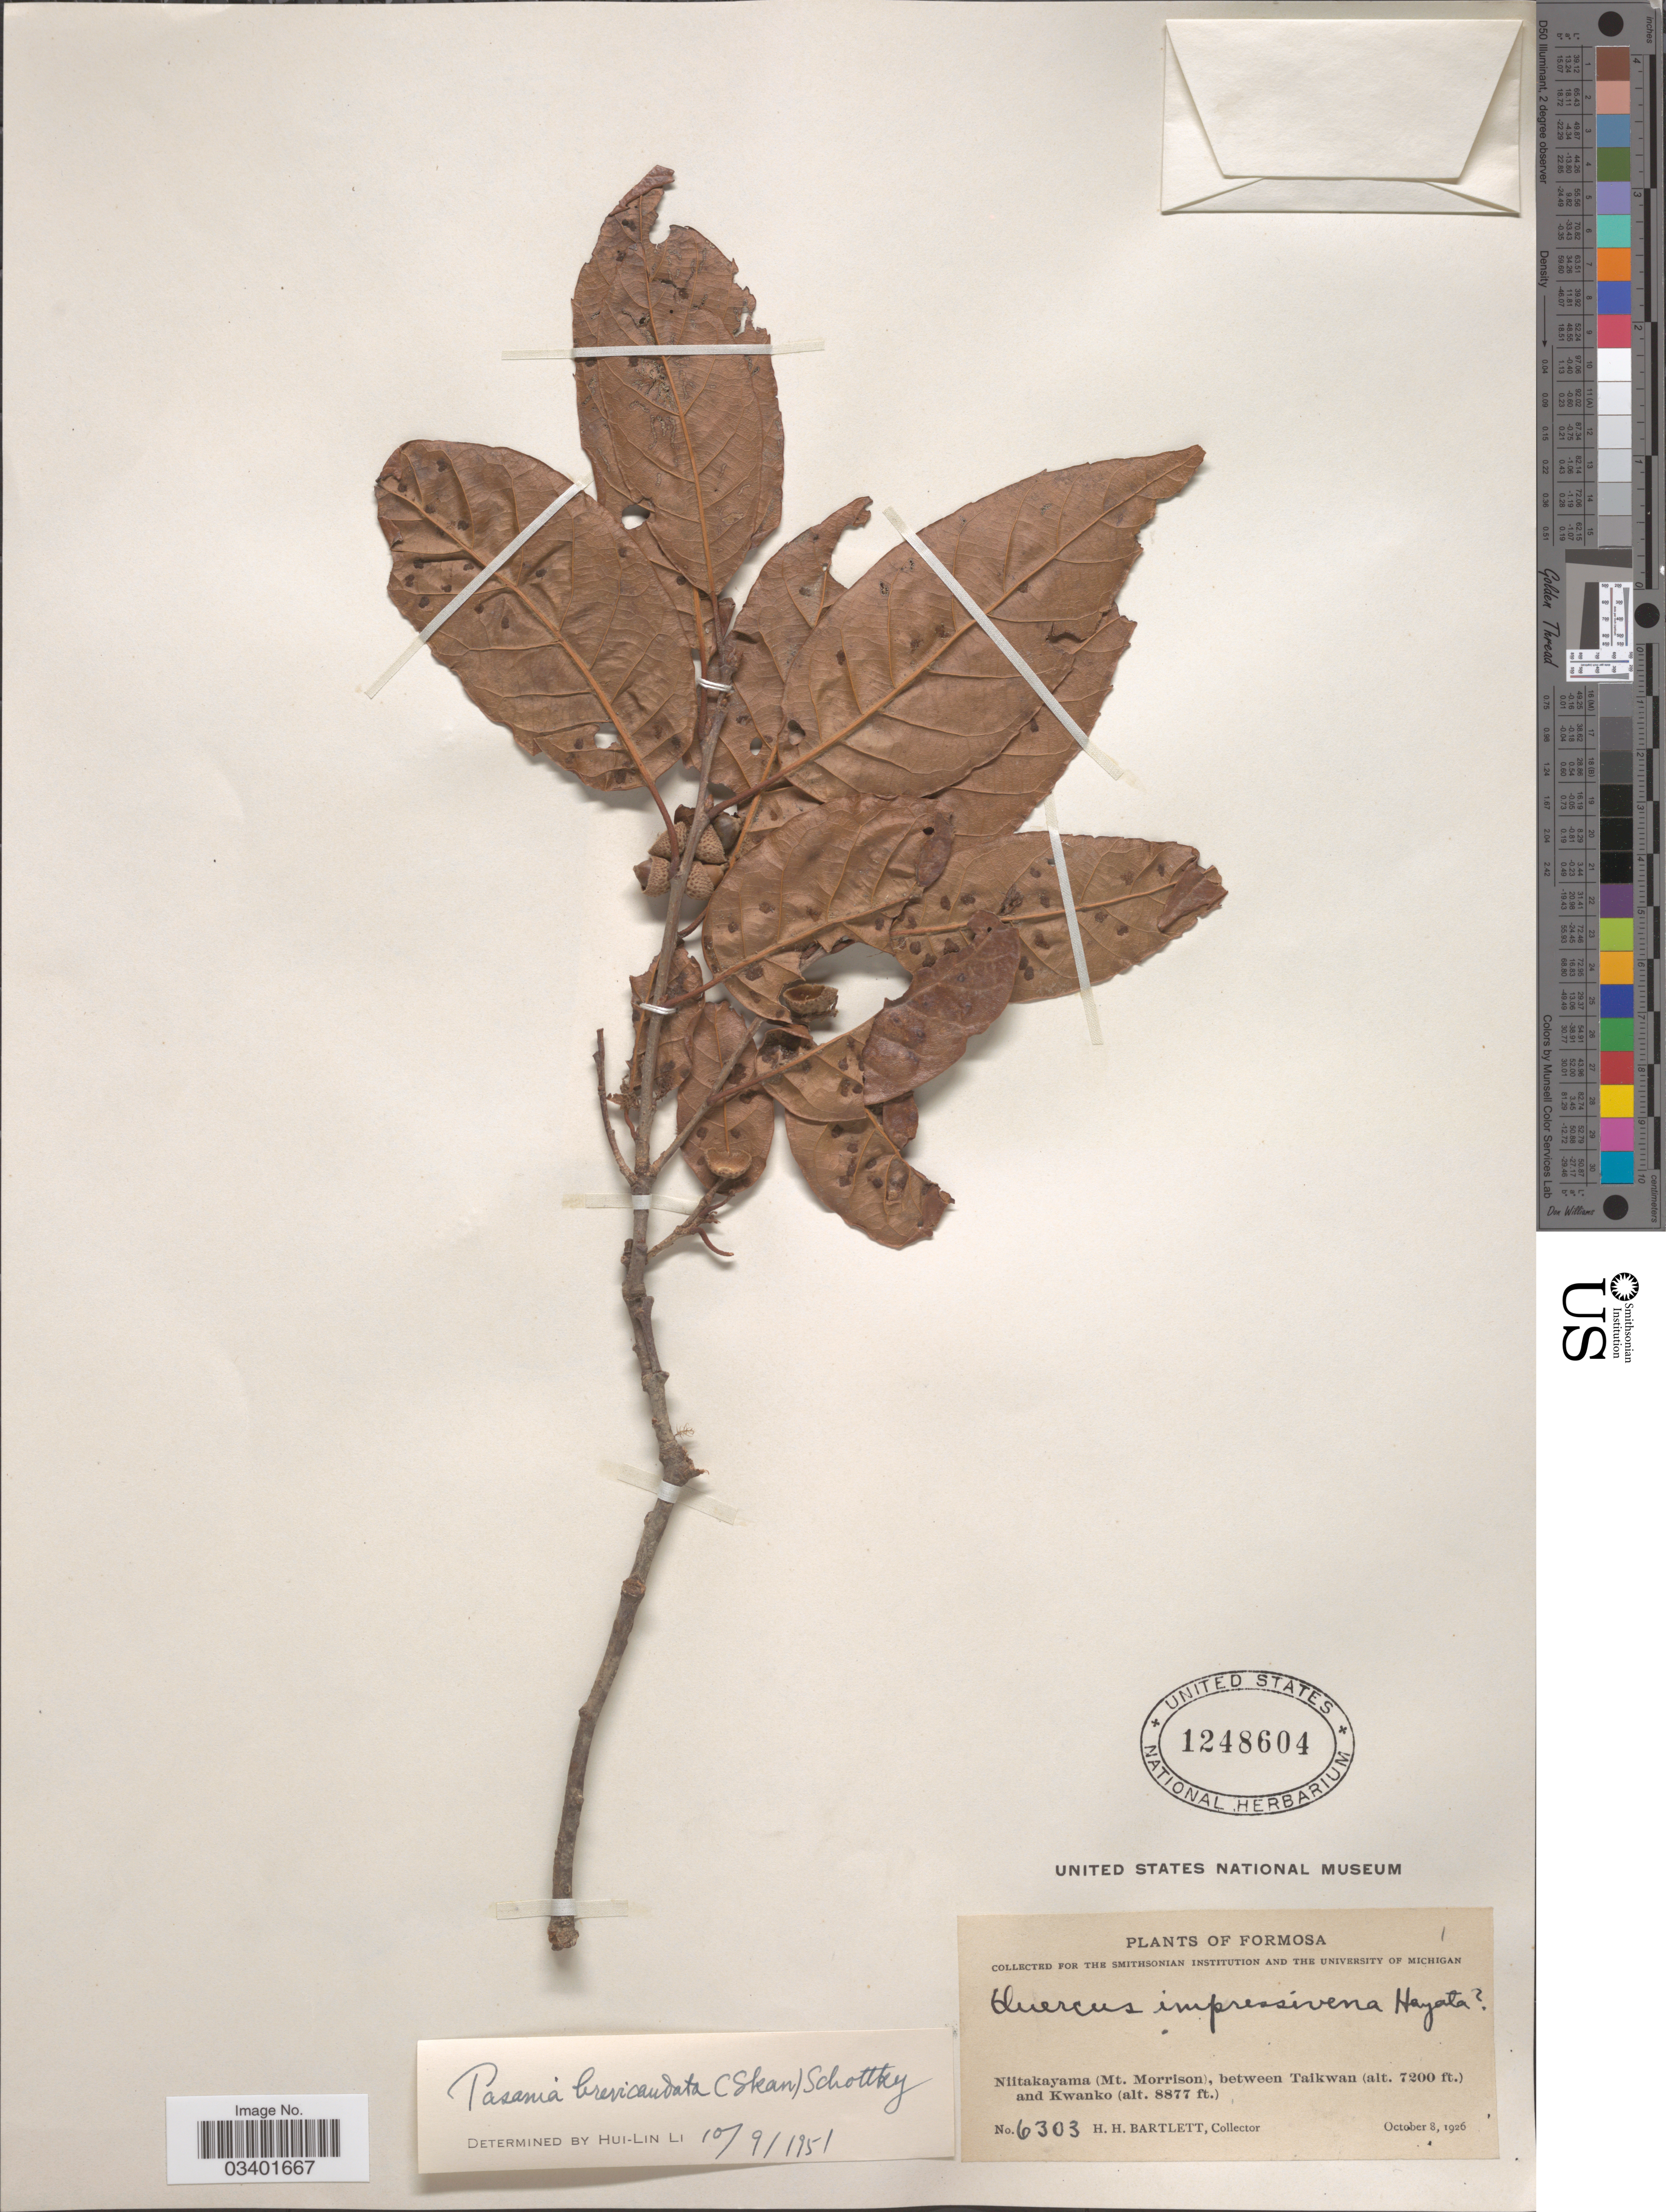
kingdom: Plantae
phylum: Tracheophyta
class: Magnoliopsida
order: Fagales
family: Fagaceae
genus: Lithocarpus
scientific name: Lithocarpus brevicaudatus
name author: (Skan) Hayata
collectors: H. H. Bartlett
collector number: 6303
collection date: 1926-10-08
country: Taiwan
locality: Formosa. Niitakayama (Mt. Morrison), between Taikwan and Kwanko.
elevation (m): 2195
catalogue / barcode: US 1248604